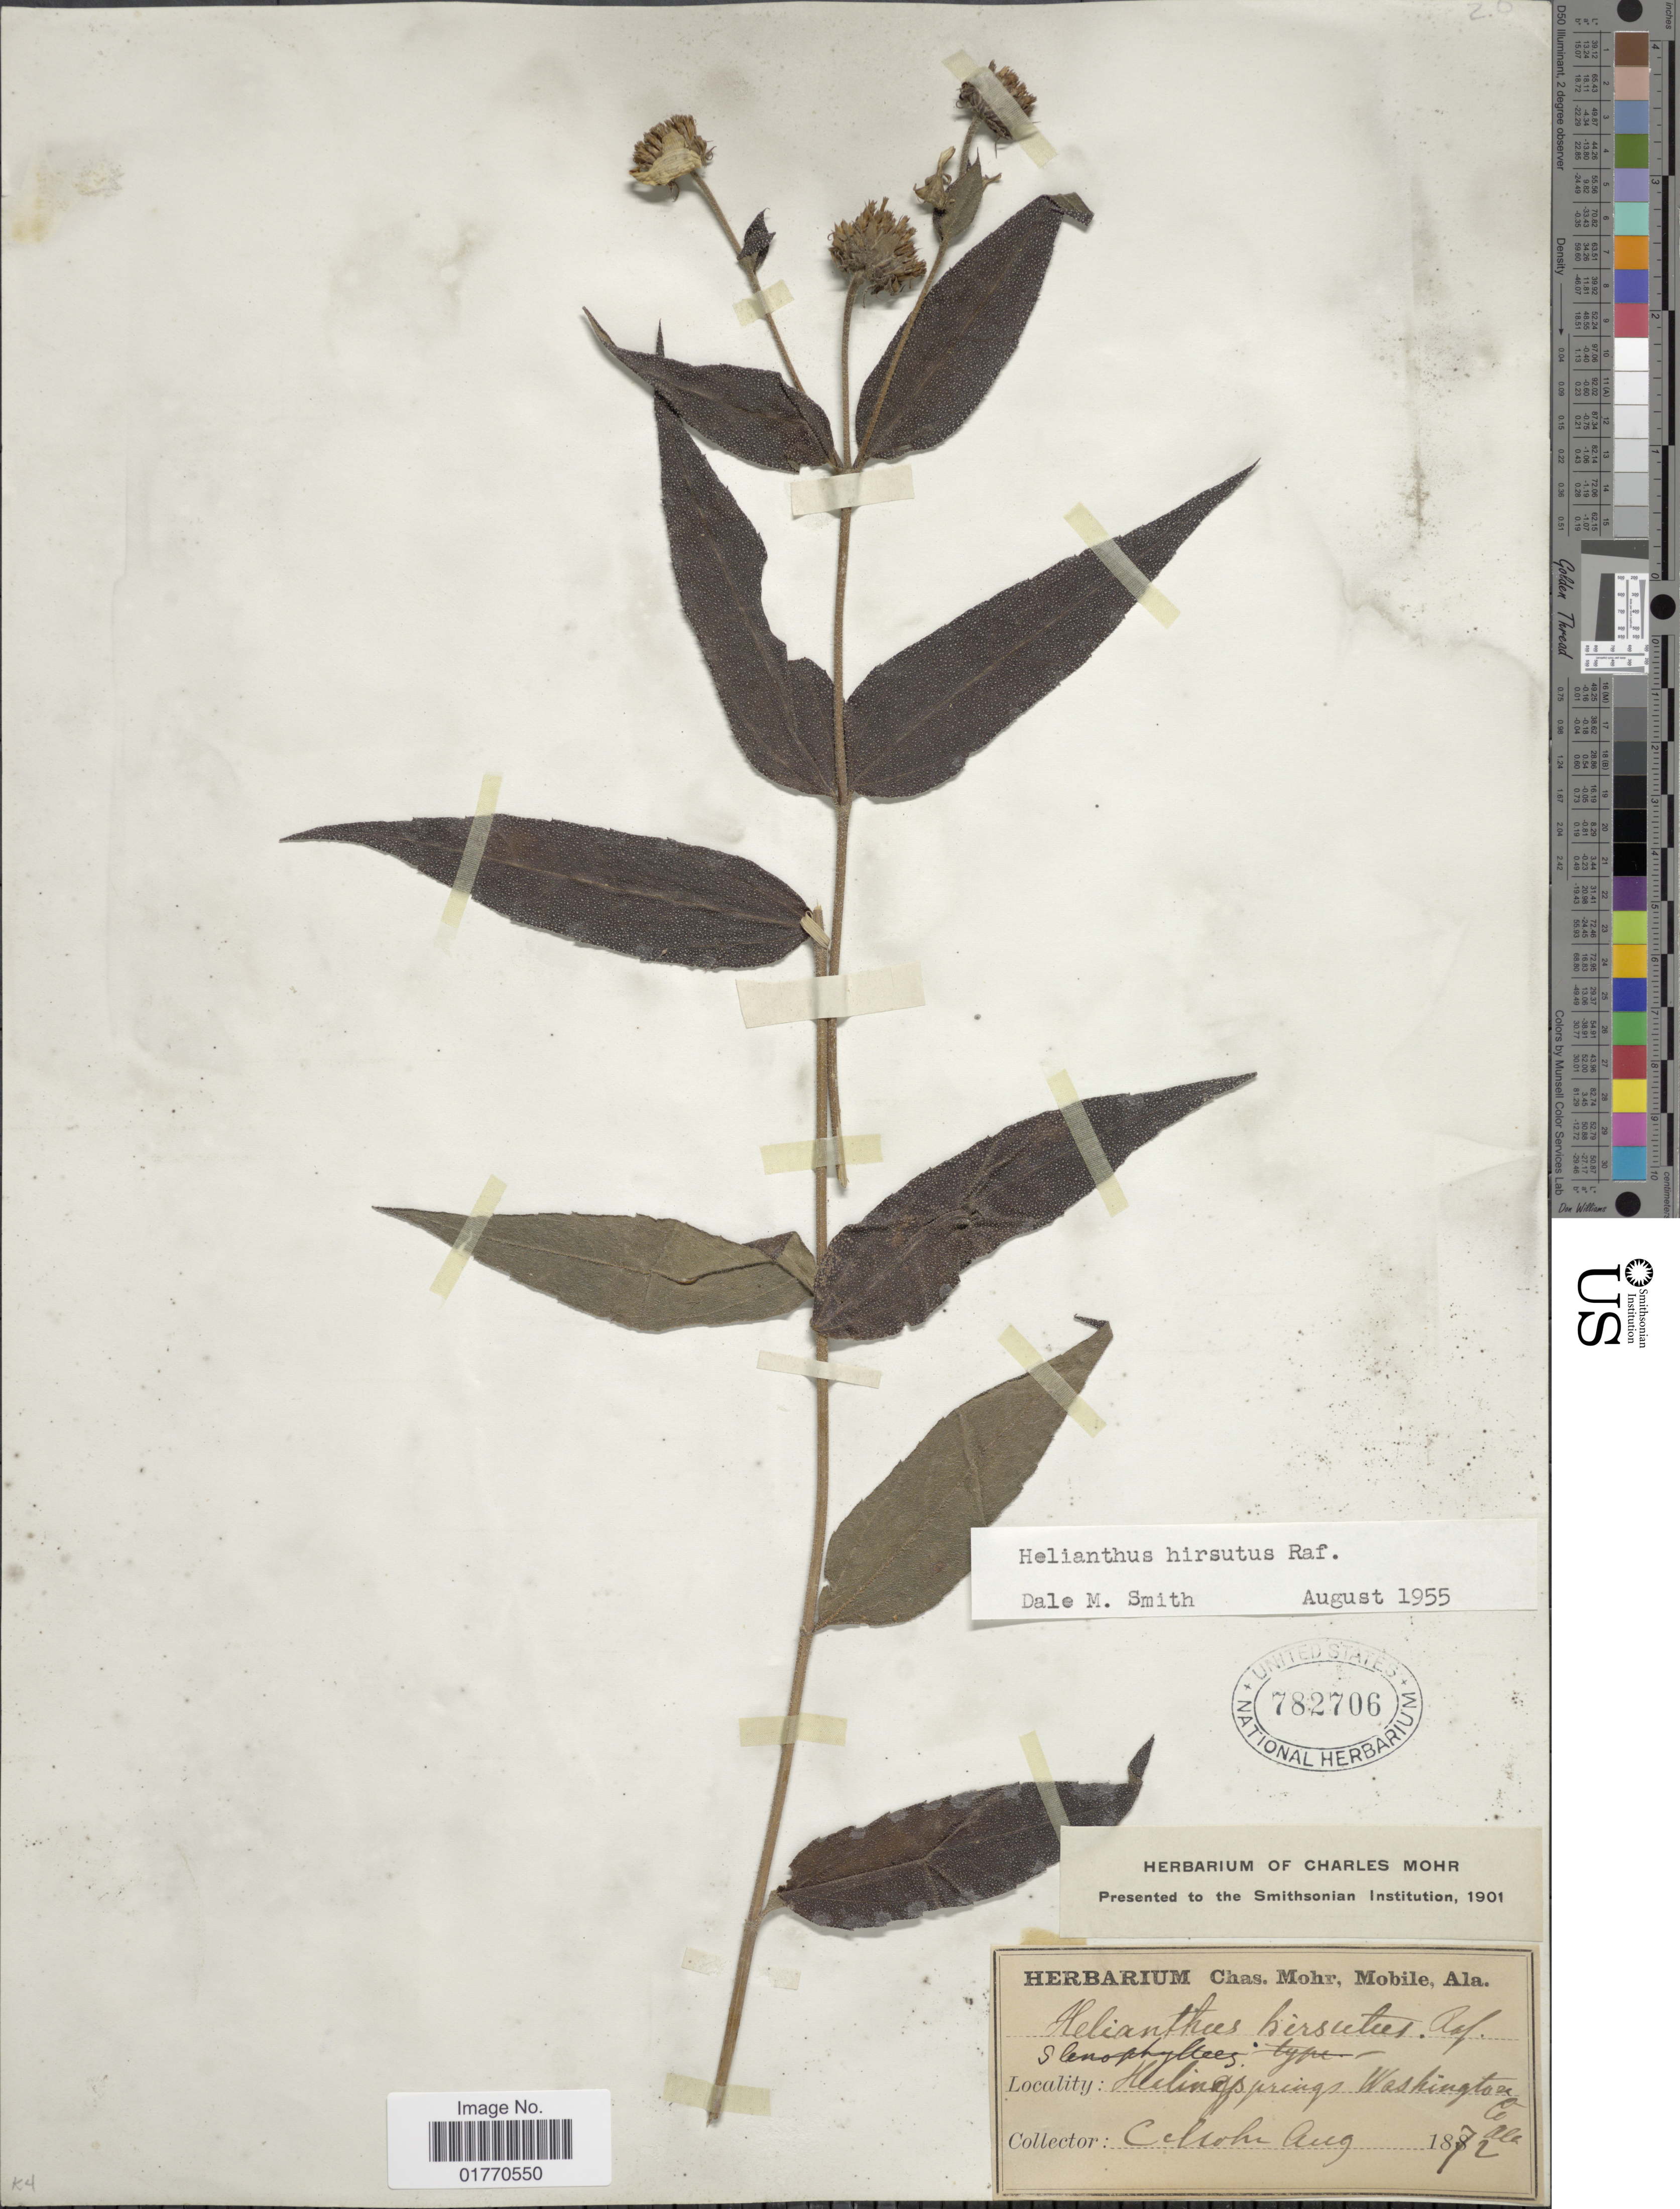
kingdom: Plantae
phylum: Tracheophyta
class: Magnoliopsida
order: Asterales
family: Asteraceae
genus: Helianthus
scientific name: Helianthus hirsutus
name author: Raf.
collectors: Mohr, C. T. (herbarium)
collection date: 1872-08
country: United States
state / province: Alabama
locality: Halings Springs, Washington Co., Ala.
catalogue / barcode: US 782706